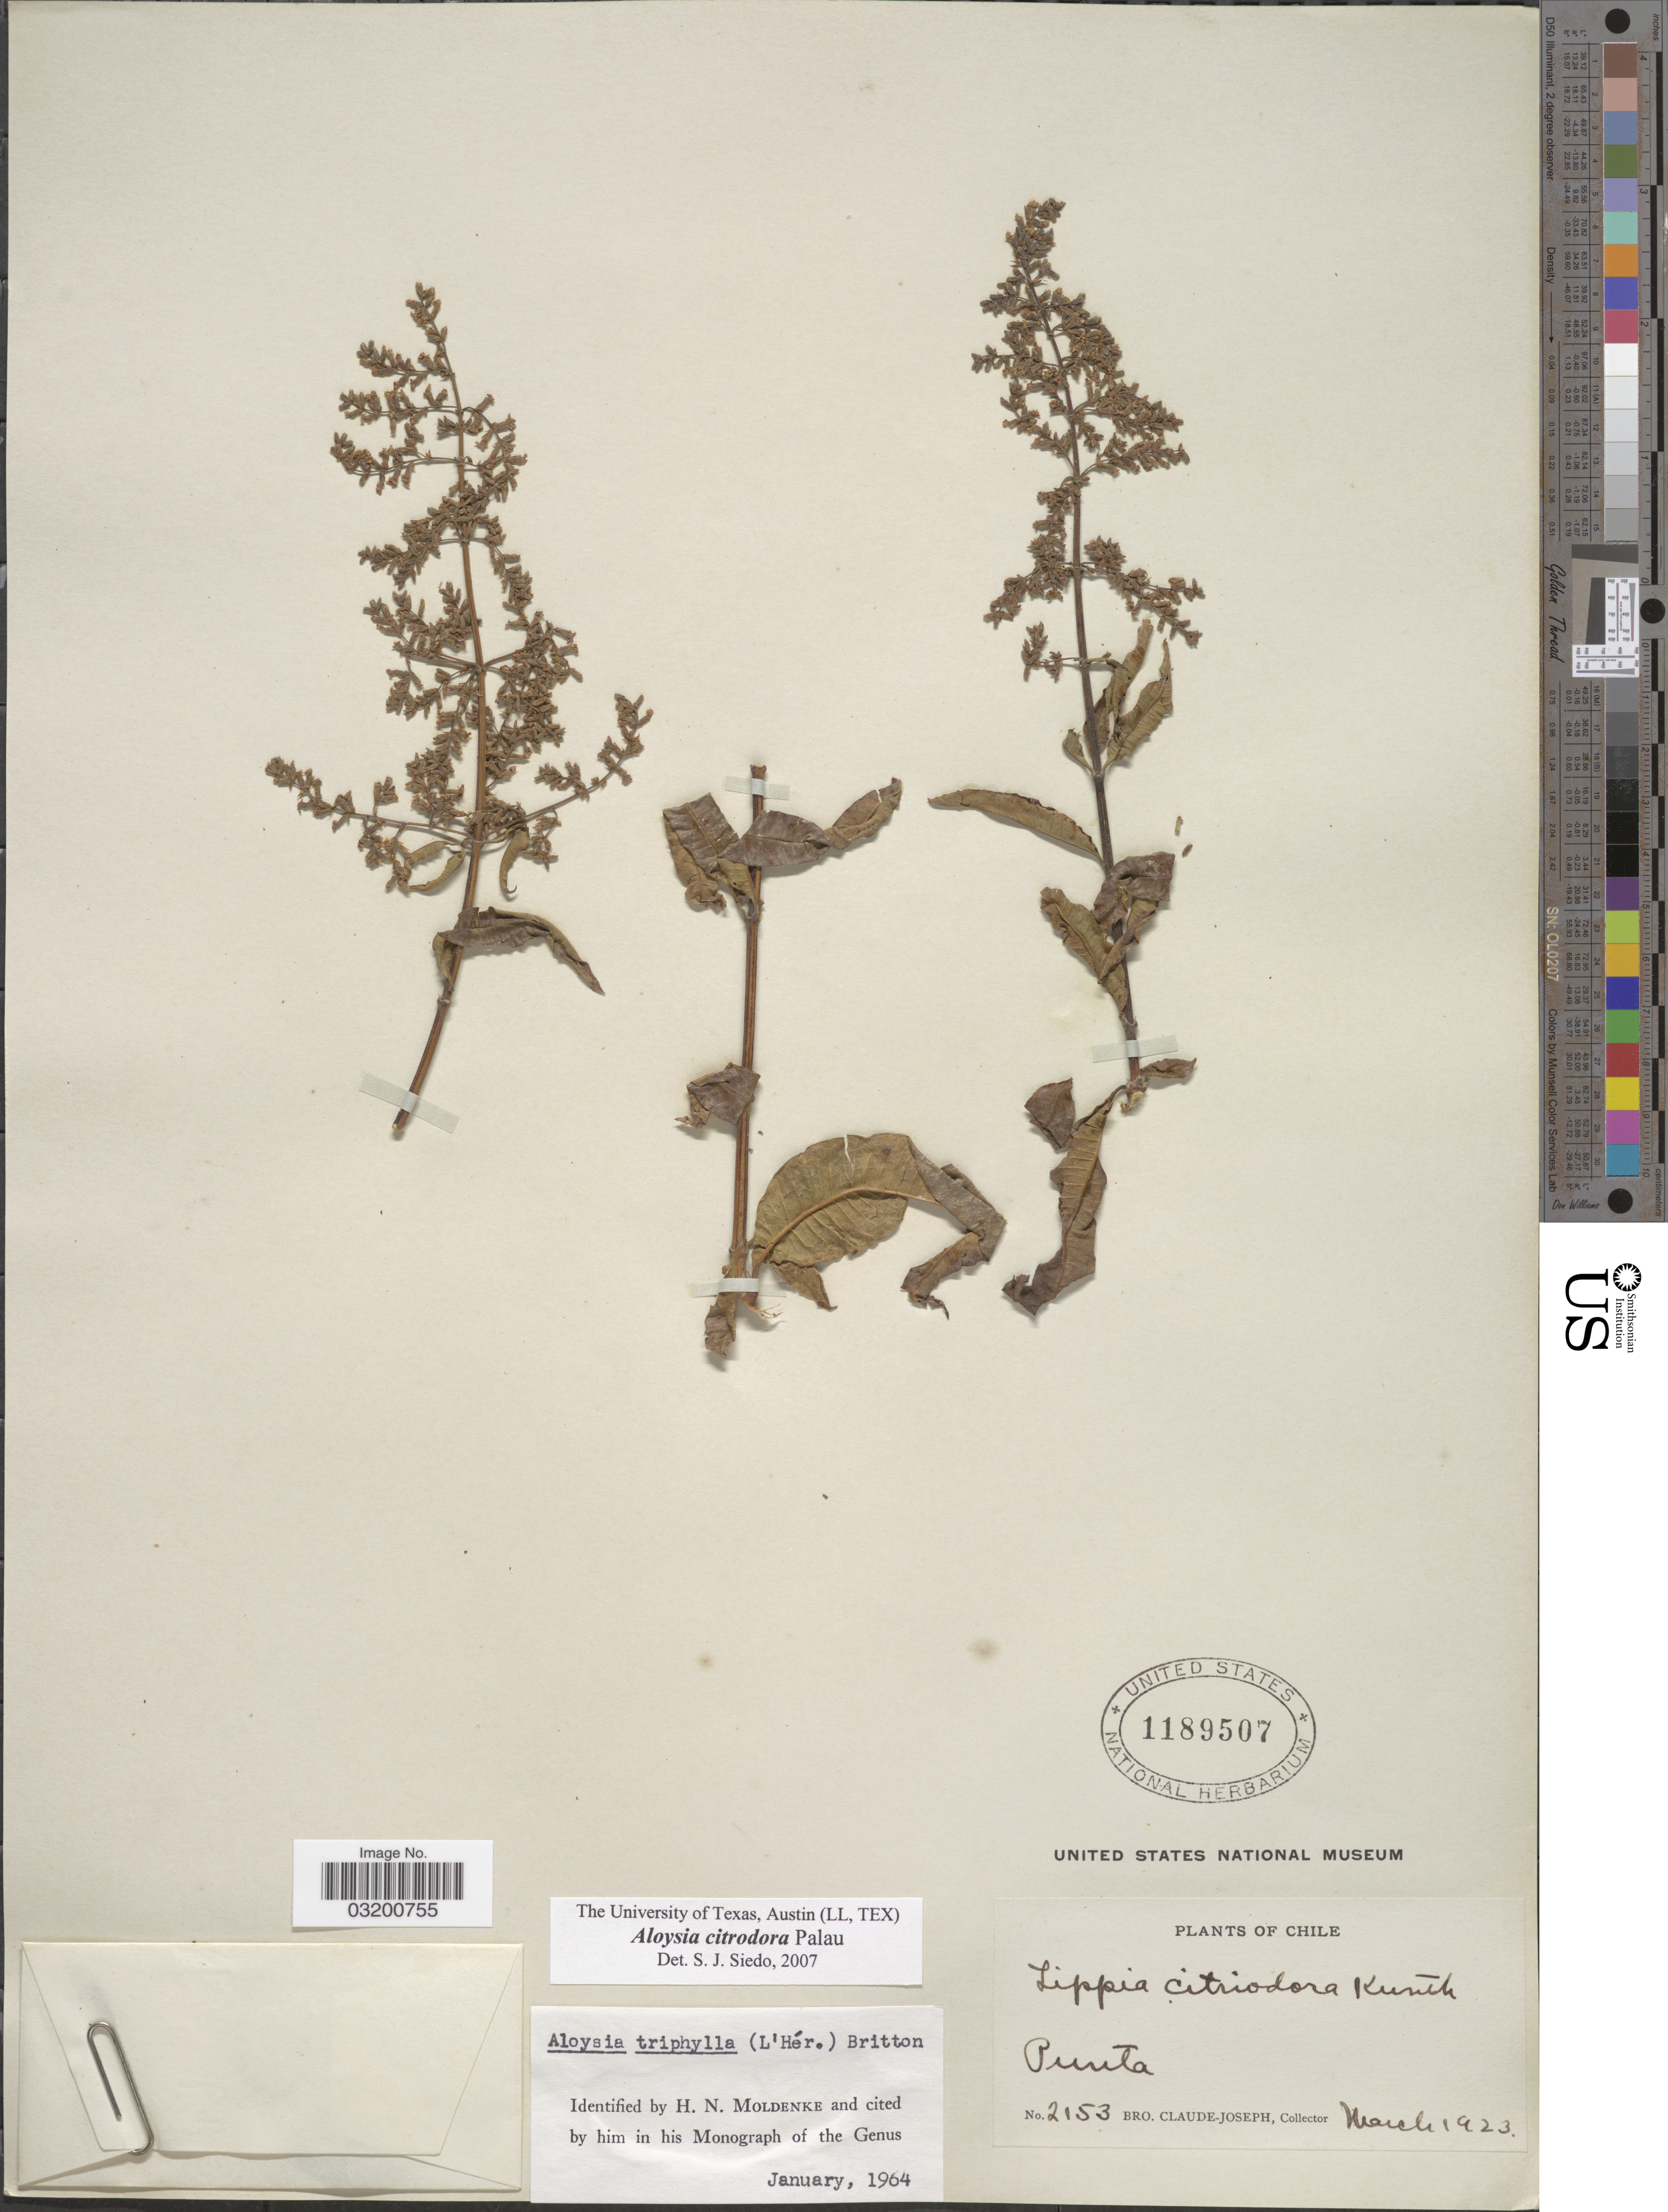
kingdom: Plantae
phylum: Tracheophyta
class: Magnoliopsida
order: Lamiales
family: Verbenaceae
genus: Aloysia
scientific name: Aloysia citrodora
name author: Paláu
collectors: Bro. Claude-Joseph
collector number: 2153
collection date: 1923-03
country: Chile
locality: Punta.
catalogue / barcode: US 1189507